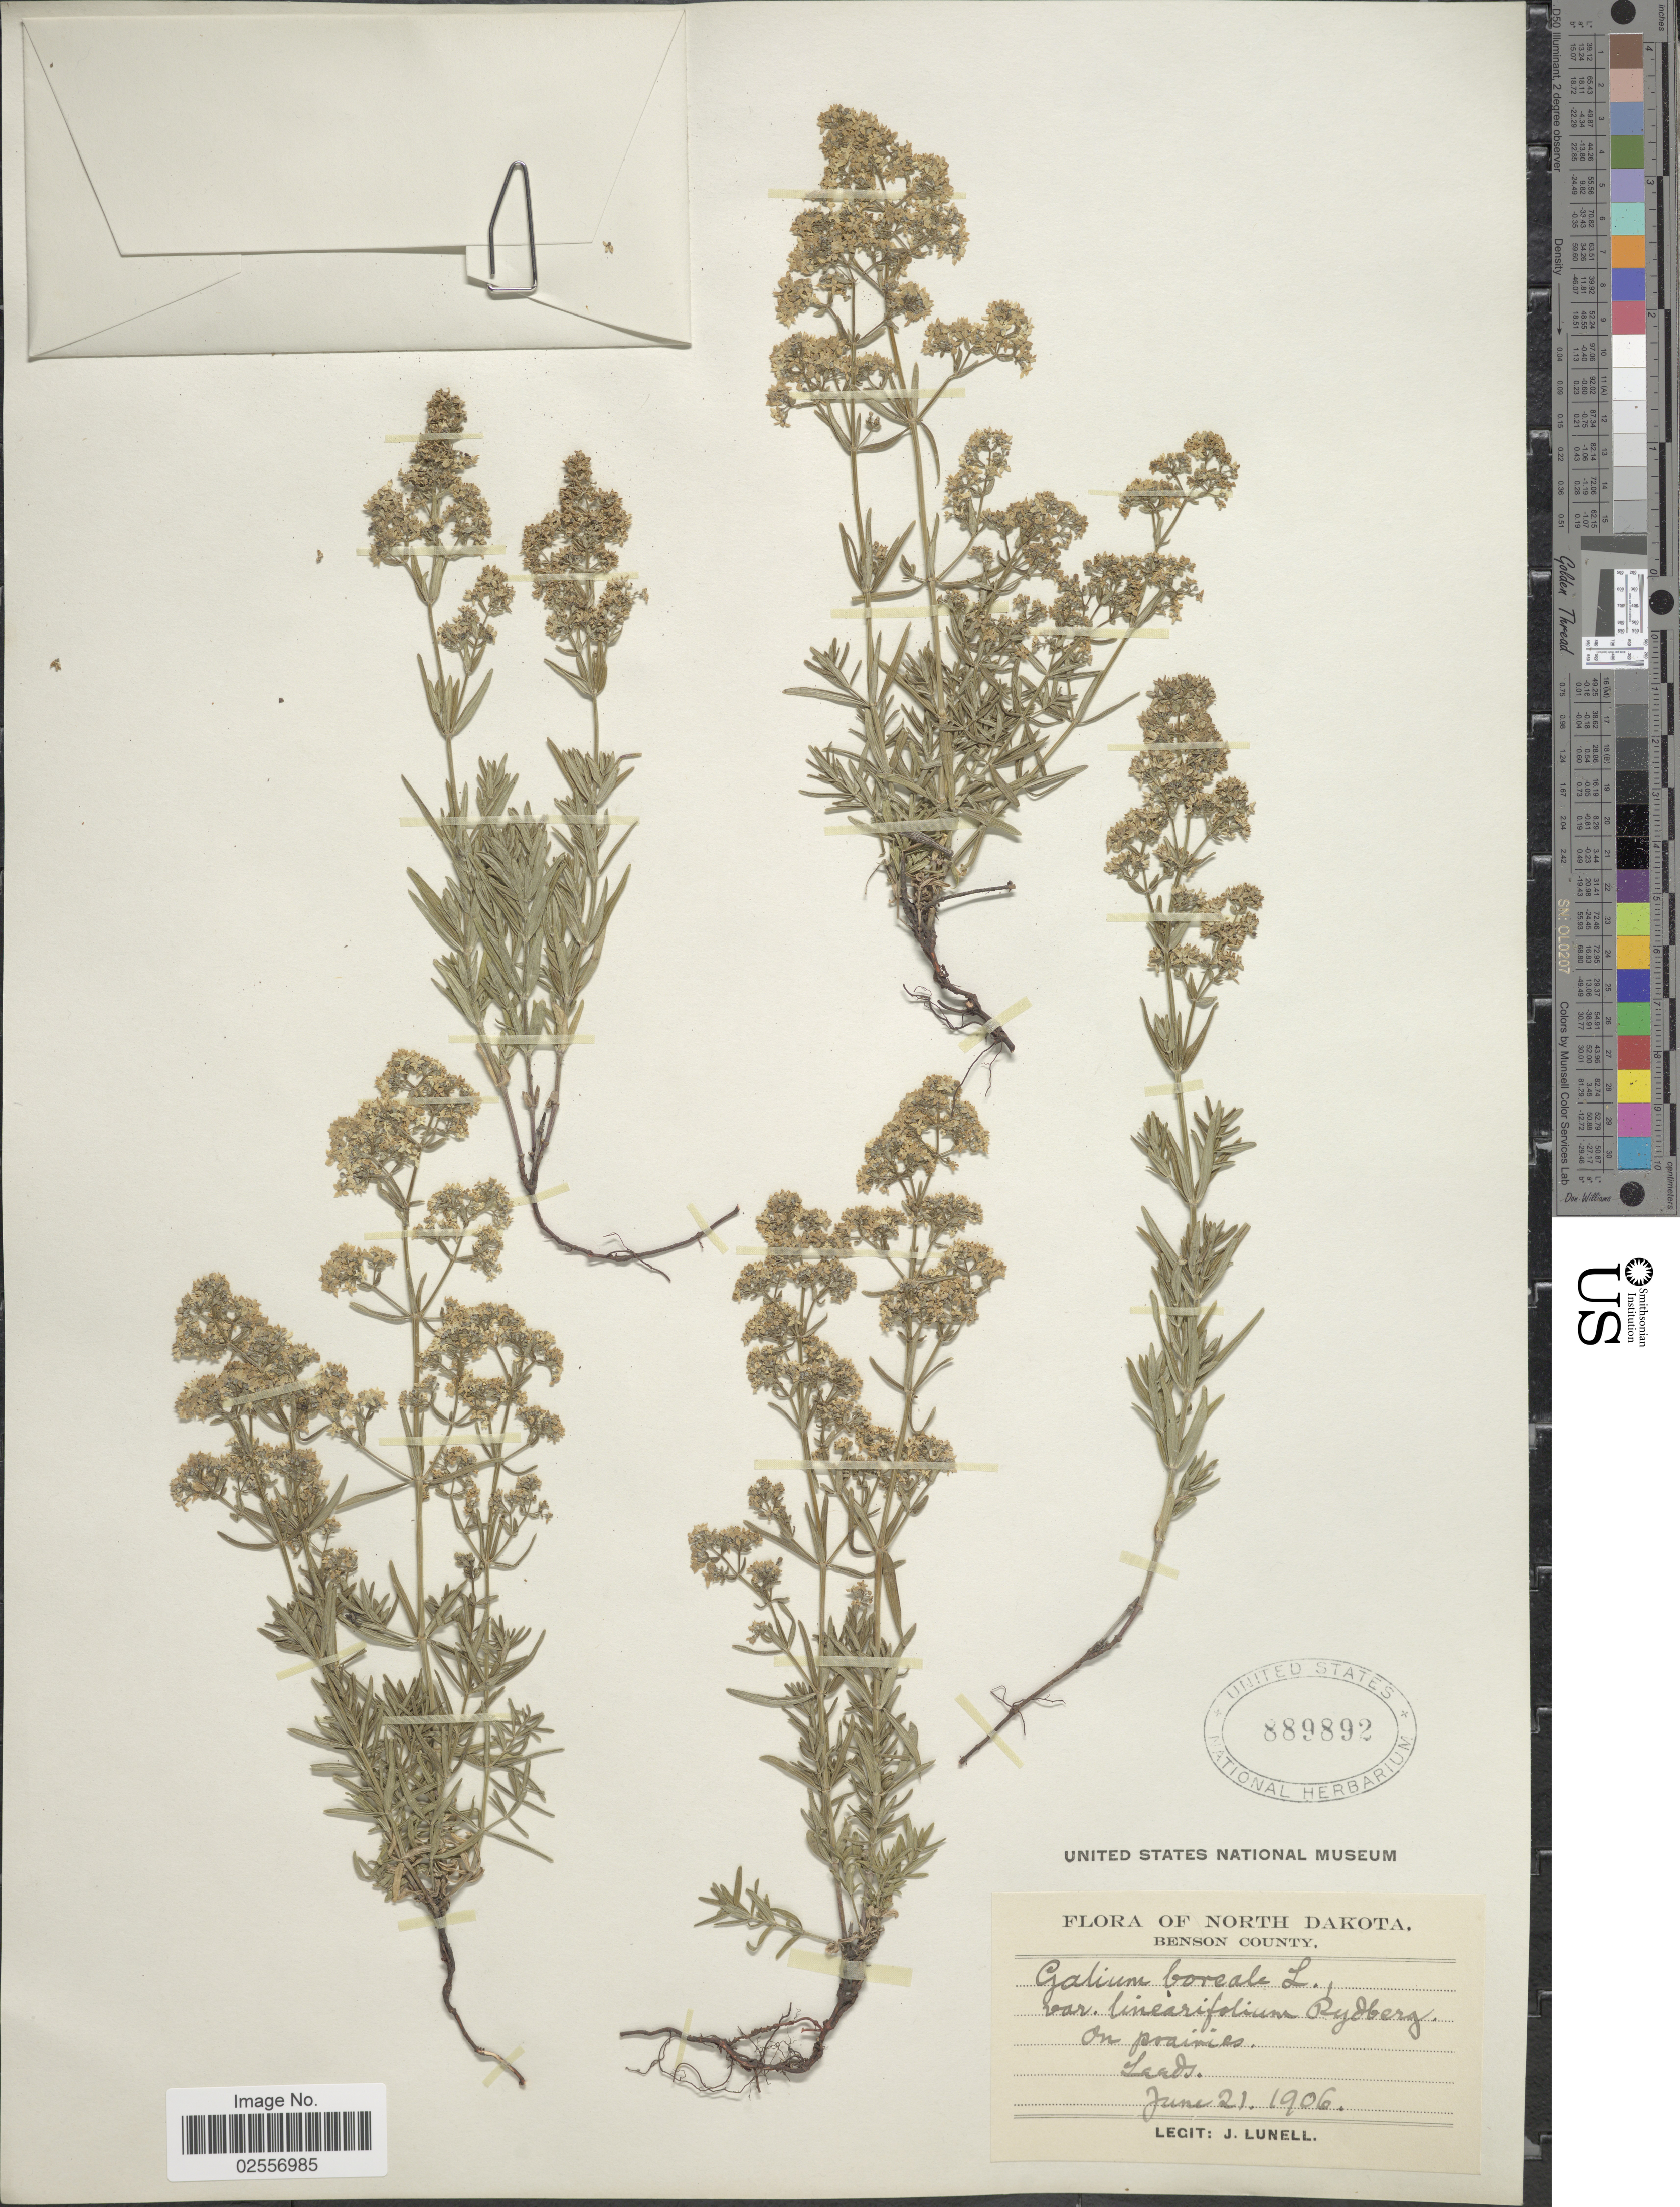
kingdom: Plantae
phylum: Tracheophyta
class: Magnoliopsida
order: Gentianales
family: Rubiaceae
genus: Galium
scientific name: Galium boreale L.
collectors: J. Lunell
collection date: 1906-06-21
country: United States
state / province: North Dakota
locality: Benson County, Leeds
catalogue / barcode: US 889892